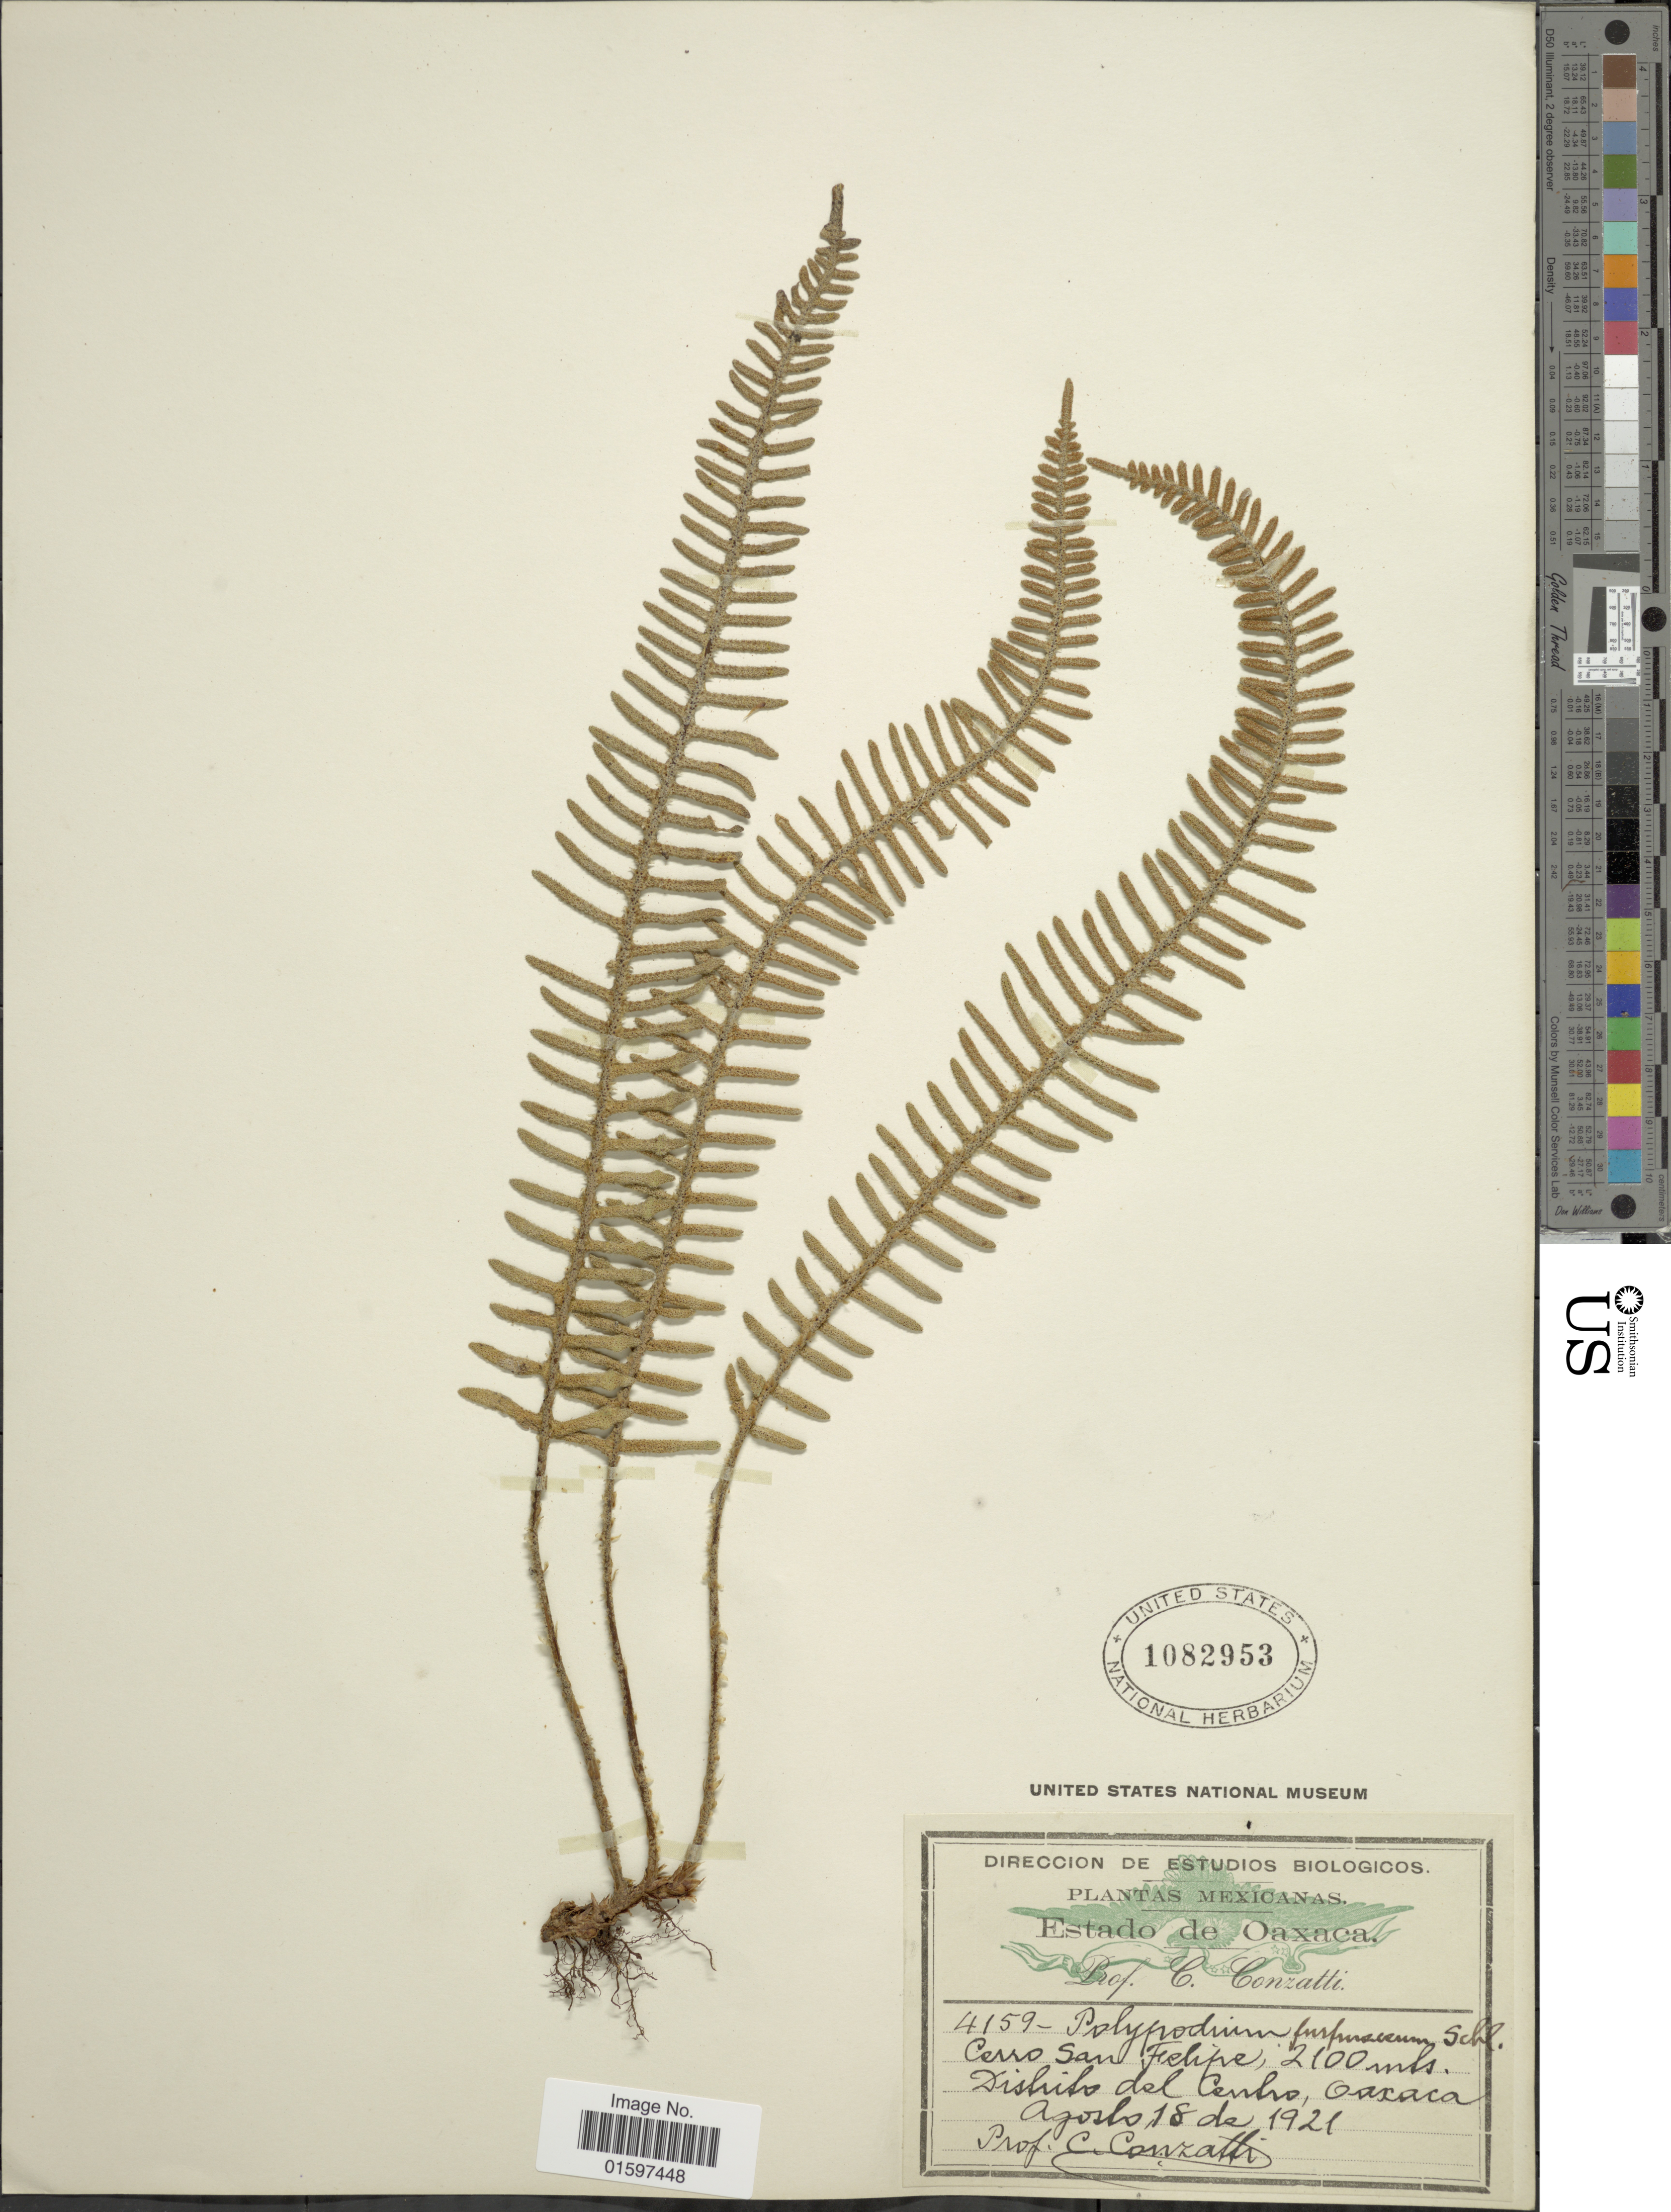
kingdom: Plantae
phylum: Tracheophyta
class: Polypodiopsida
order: Polypodiales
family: Polypodiaceae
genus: Pleopeltis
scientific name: Pleopeltis furfuracea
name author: (Schltdl. & Cham.) A.R. Sm. & Tejero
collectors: C. Conzatti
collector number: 4159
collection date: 1921-08-18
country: Mexico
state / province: Oaxaca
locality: Cerro San Felipe, Distrito del Centro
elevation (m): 2100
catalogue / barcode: US 1082953